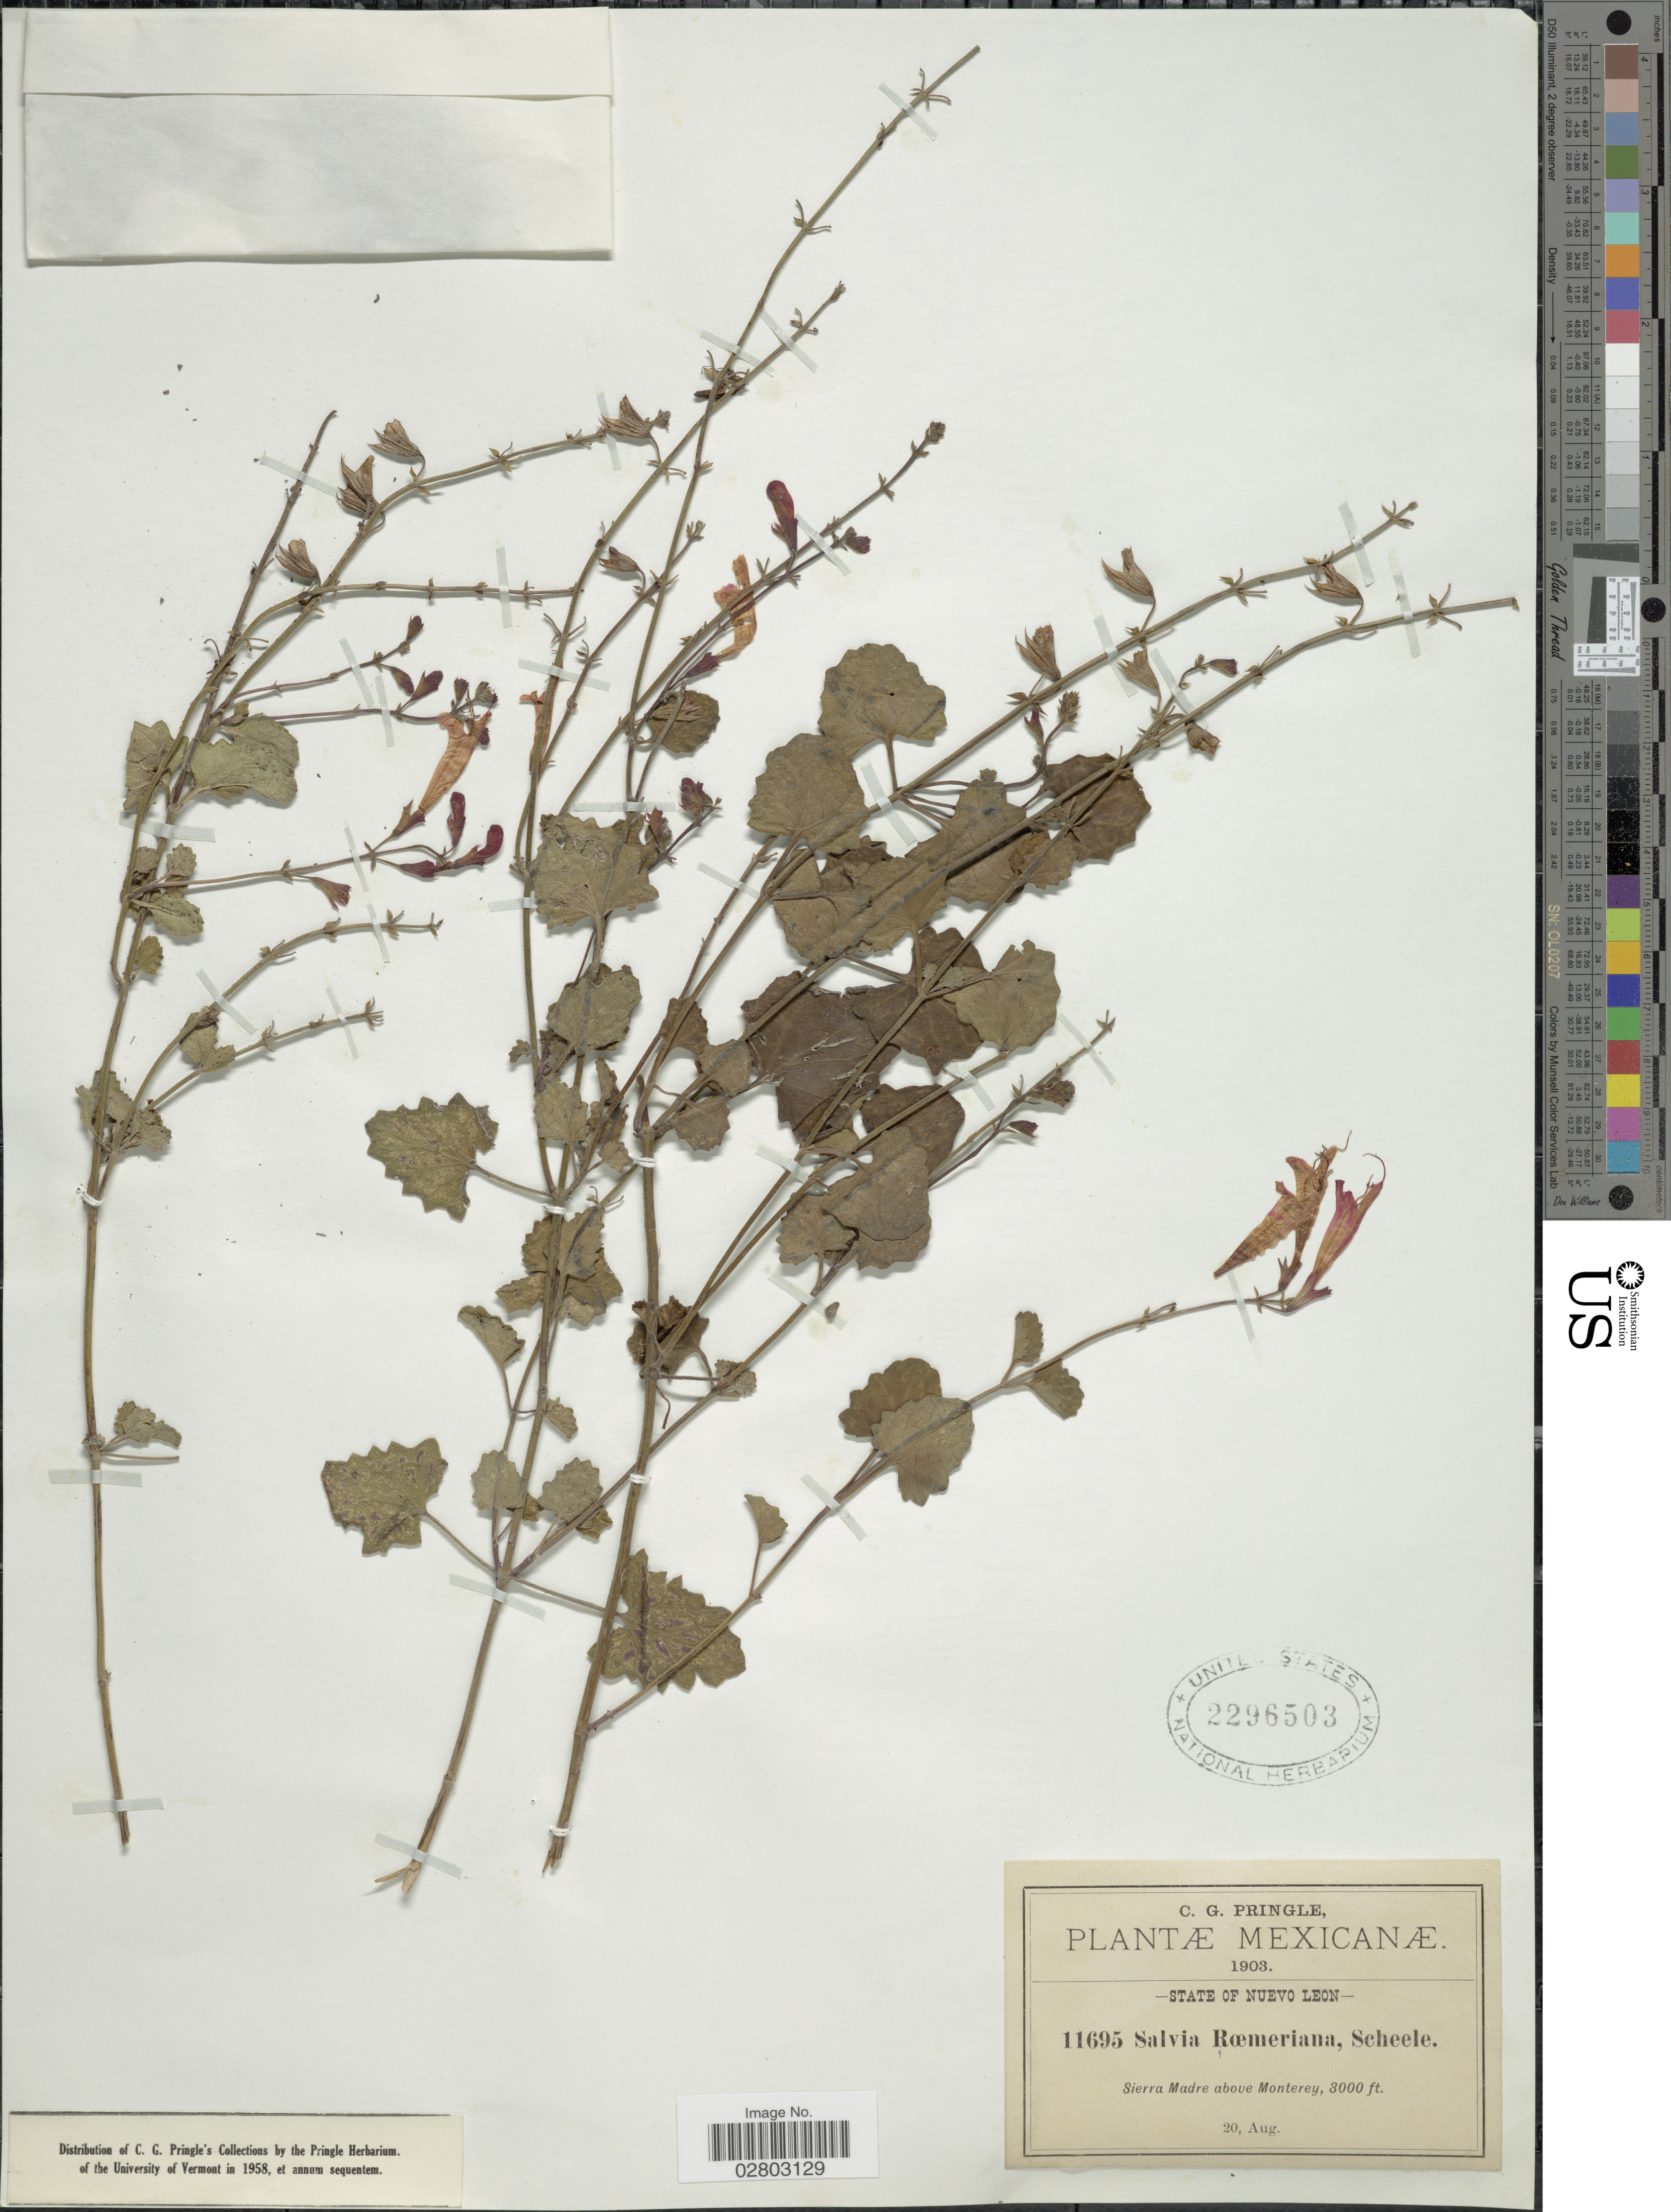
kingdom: Plantae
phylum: Tracheophyta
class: Magnoliopsida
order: Lamiales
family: Lamiaceae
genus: Salvia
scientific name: Salvia roemeriana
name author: Scheele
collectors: C. G. Pringle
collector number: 11695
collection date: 1903-08-20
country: Mexico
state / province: Nuevo León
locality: Sierra Madre above Monterey.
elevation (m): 914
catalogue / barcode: US 2296503